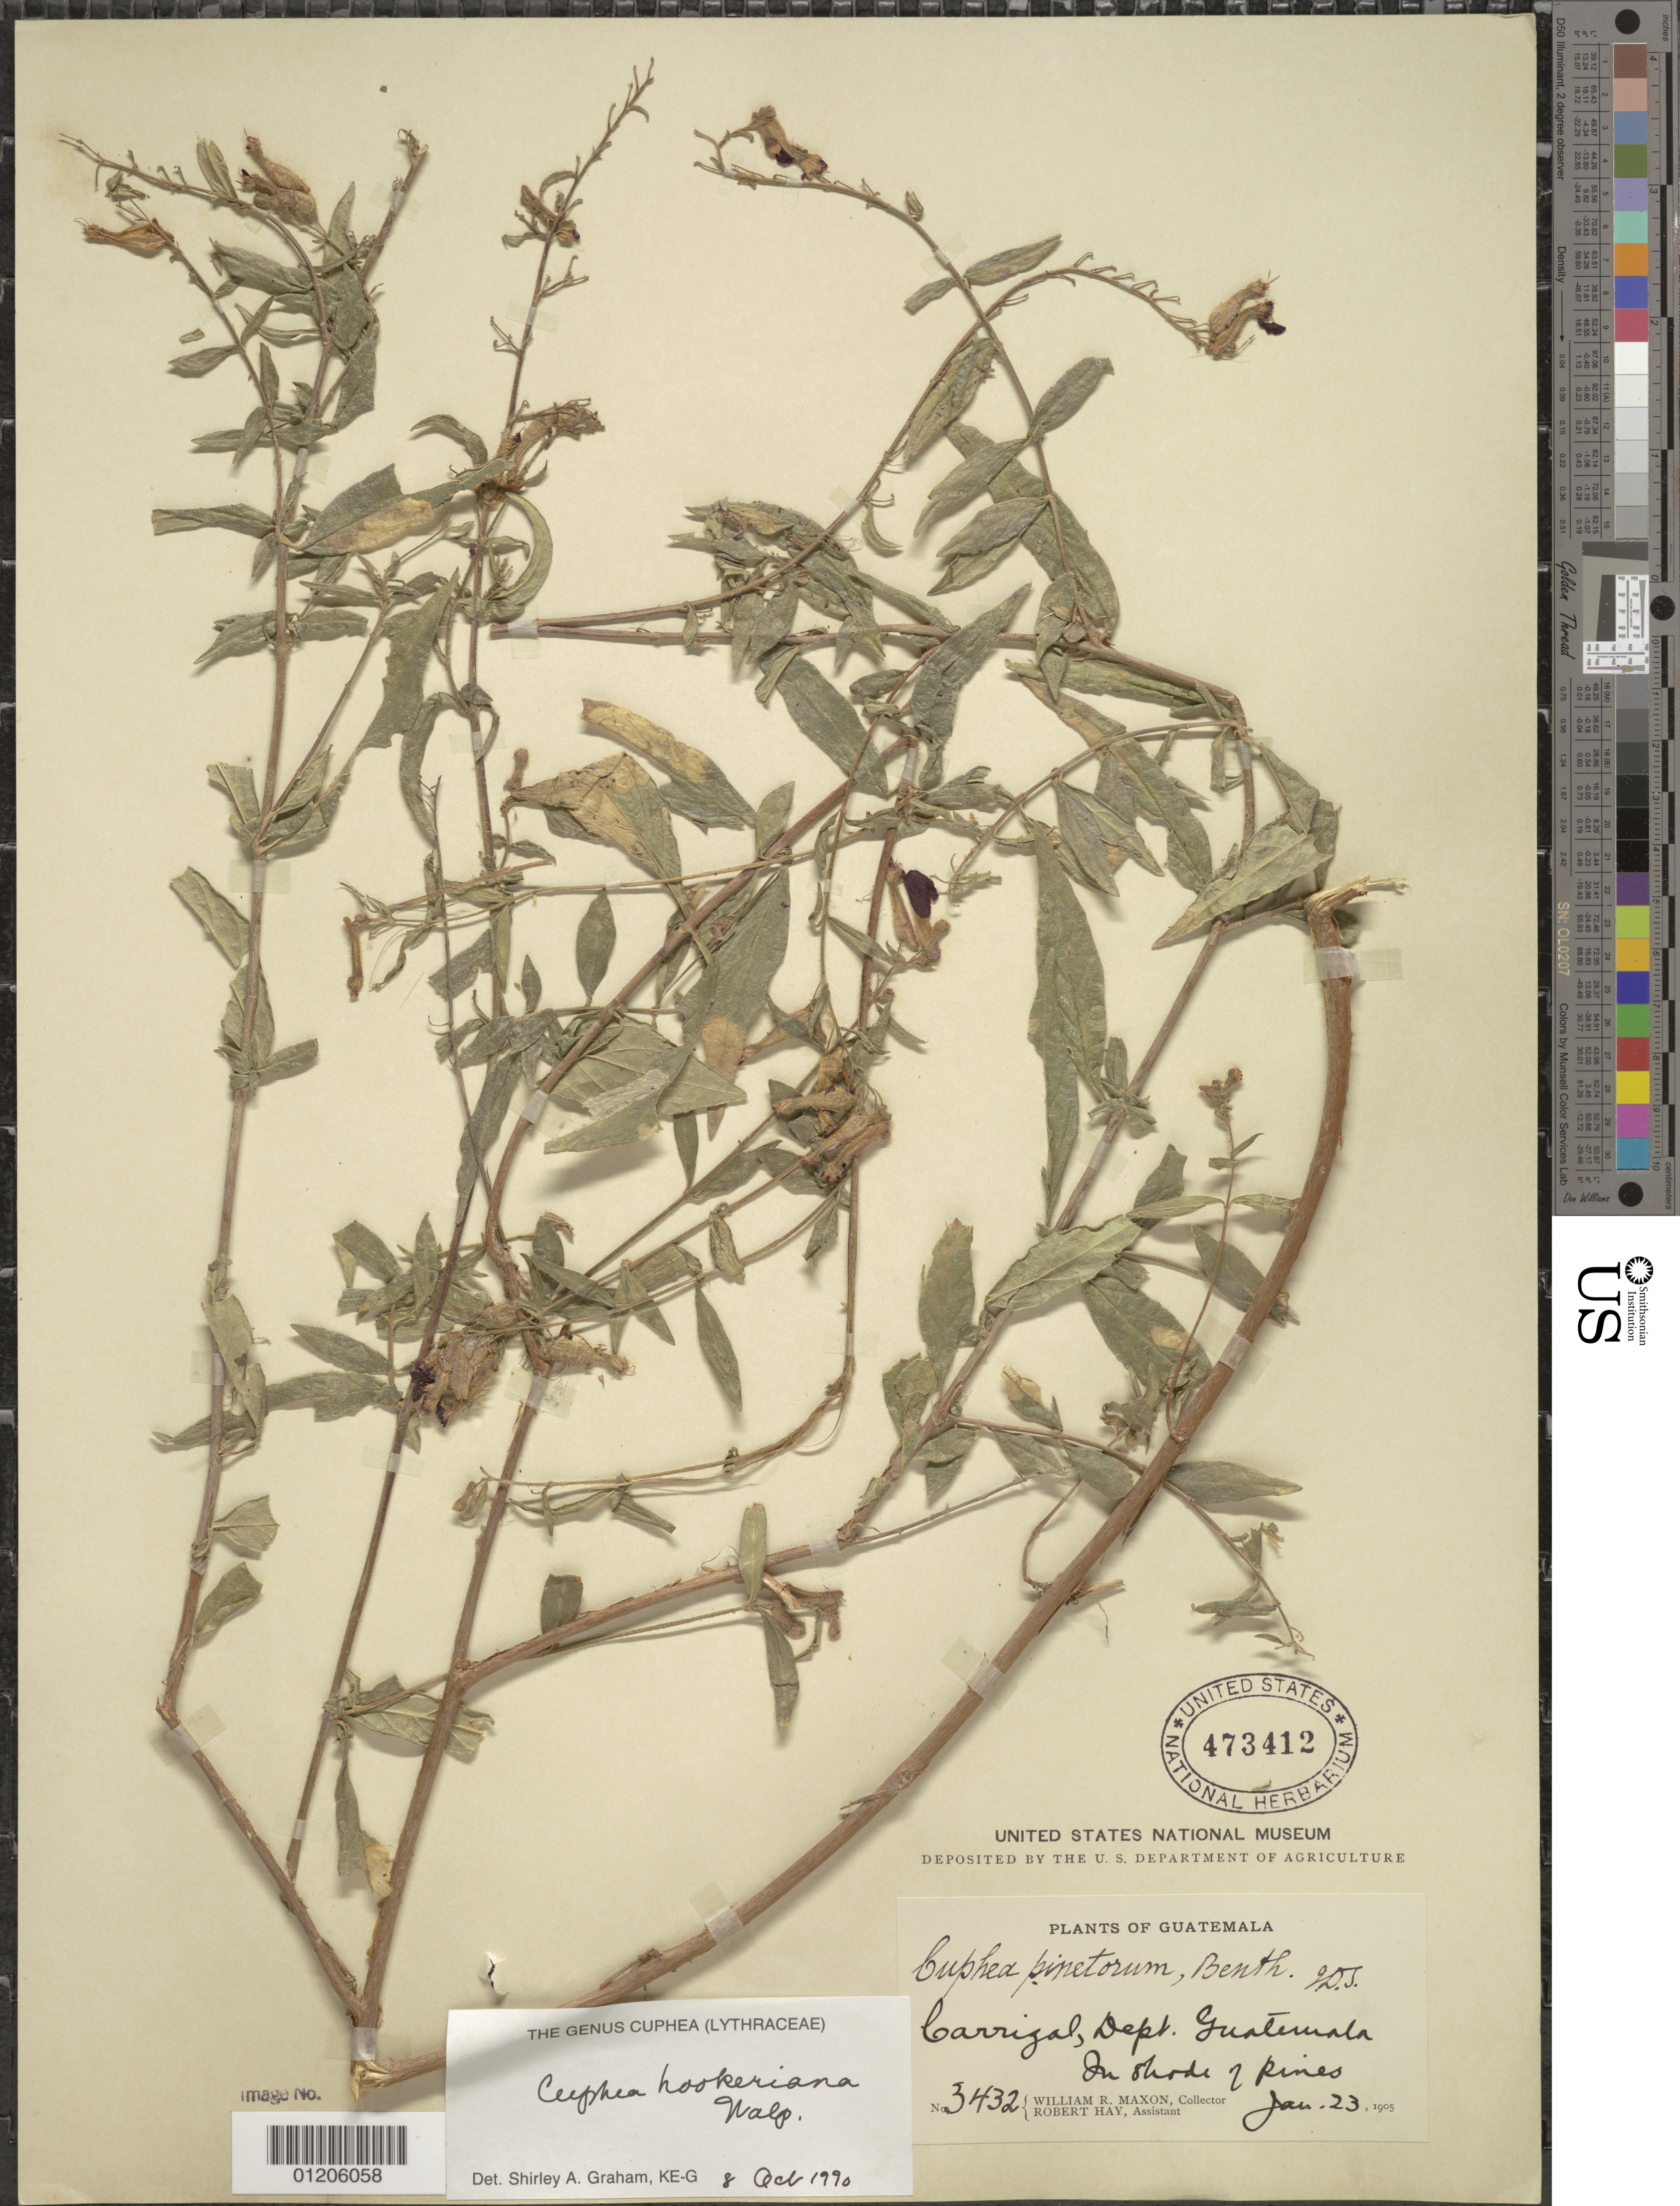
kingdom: Plantae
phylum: Tracheophyta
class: Magnoliopsida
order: Myrtales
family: Lythraceae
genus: Cuphea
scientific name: Cuphea hookeriana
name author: Walp.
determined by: Graham, S.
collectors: W. R. Maxon & R. Hay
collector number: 3432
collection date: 1905-01-23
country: Guatemala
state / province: Guatemala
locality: Carrizal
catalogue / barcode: US 473412